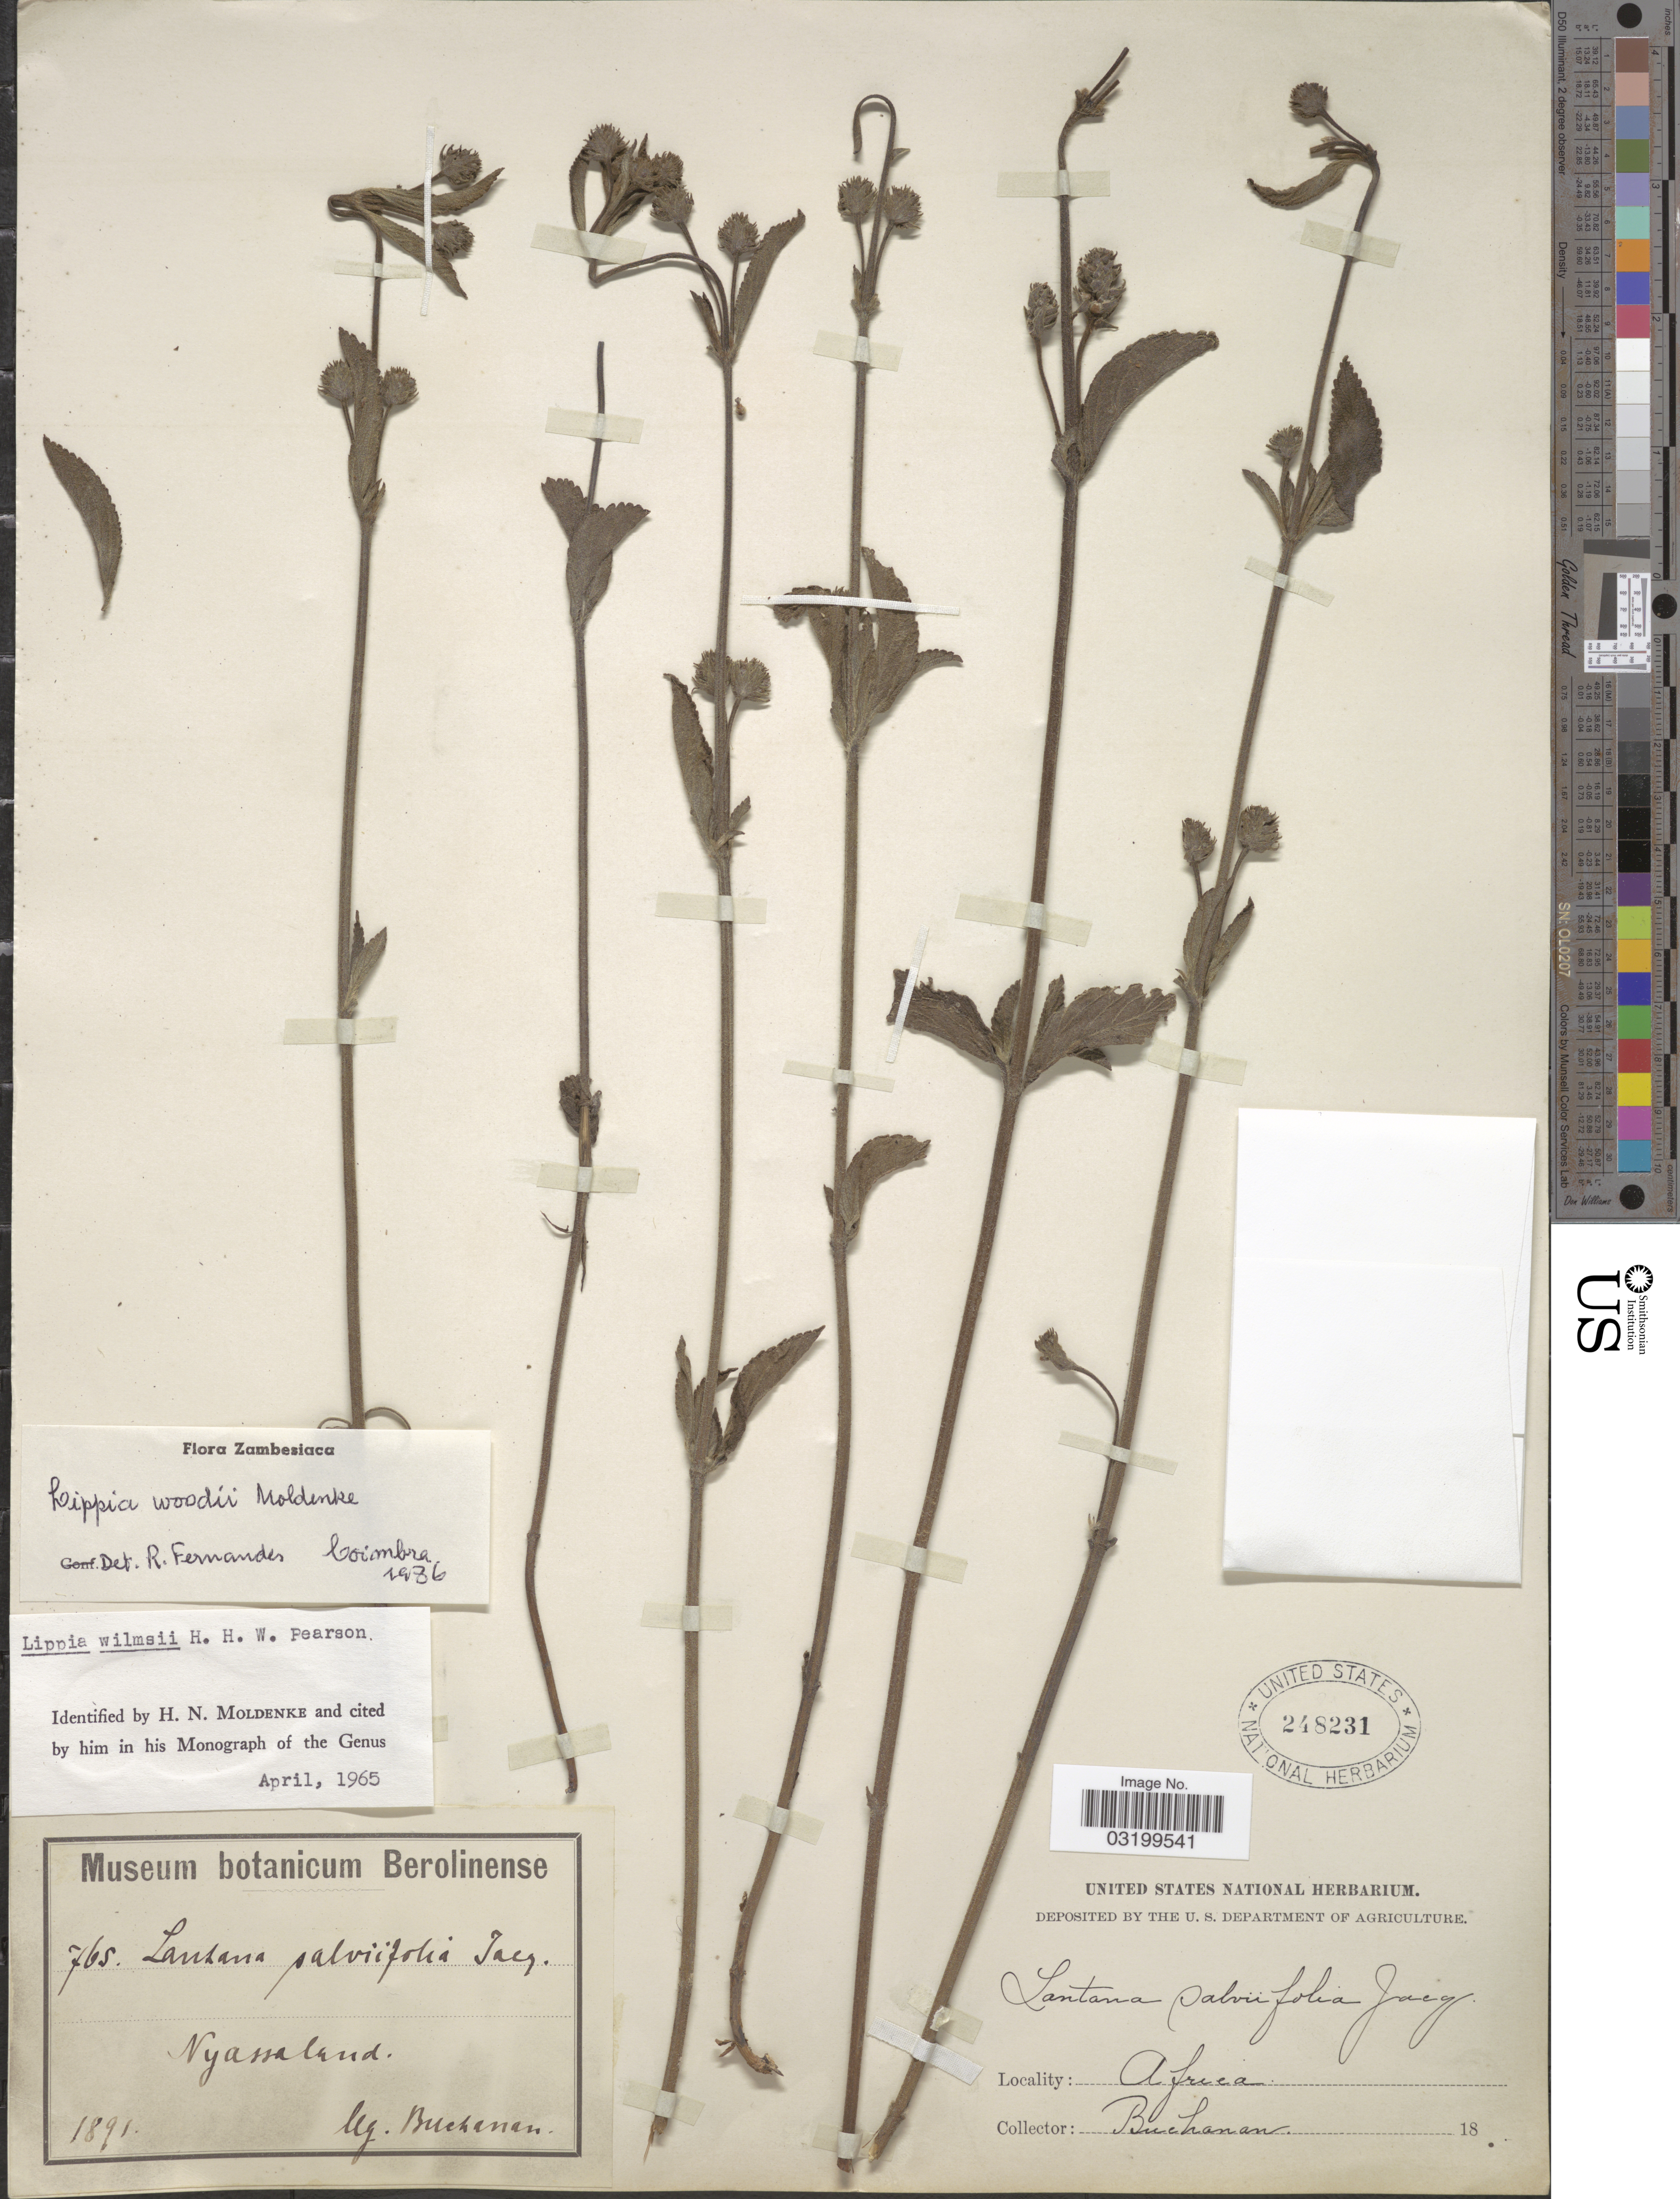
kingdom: Plantae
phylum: Tracheophyta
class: Magnoliopsida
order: Lamiales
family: Verbenaceae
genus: Lippia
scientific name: Lippia woodii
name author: Moldenke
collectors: -. Buchanan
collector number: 765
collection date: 1891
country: Malawi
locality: Nyassaland.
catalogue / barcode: US 248231